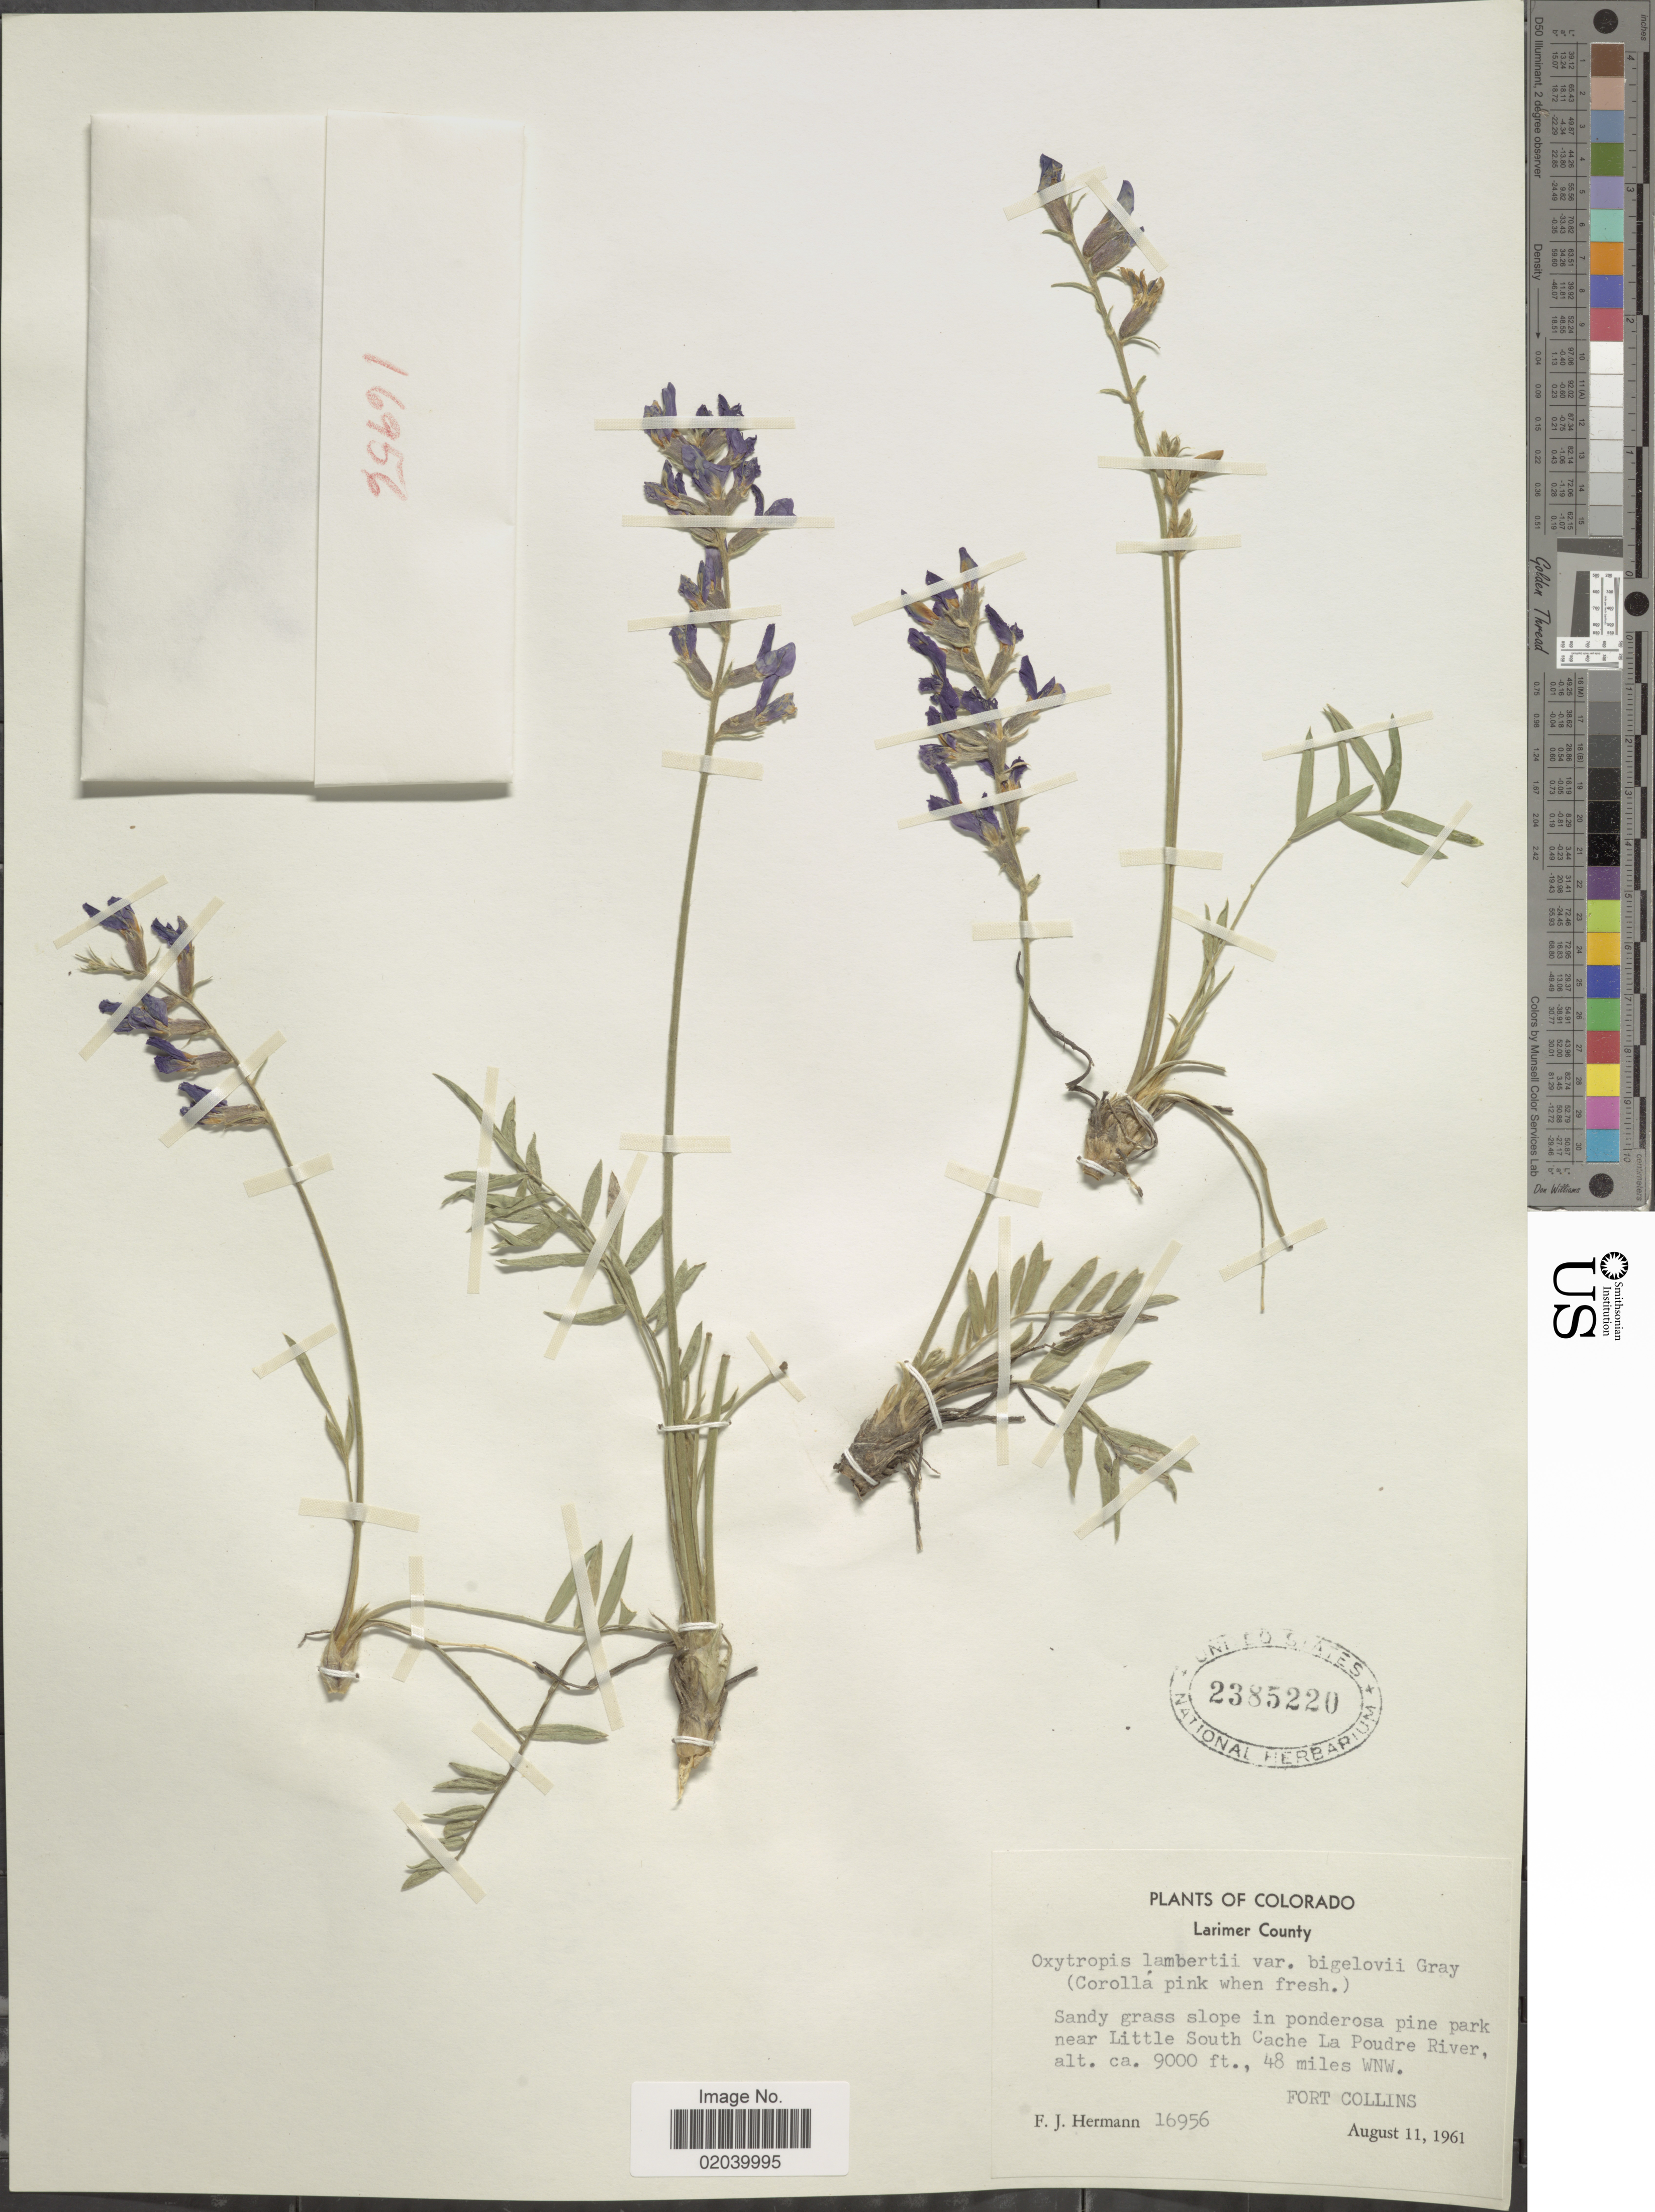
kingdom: Plantae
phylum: Tracheophyta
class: Magnoliopsida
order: Fabales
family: Fabaceae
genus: Oxytropis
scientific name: Oxytropis lambertii var. bigelovii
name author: A. Gray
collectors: F. J. Hermann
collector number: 16956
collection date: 1961-08-11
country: United States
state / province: Colorado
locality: Larimer County, near Little South Cache La Poudre River, 48 miles WNW, Fort Collins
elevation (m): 2743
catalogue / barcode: US 2385220